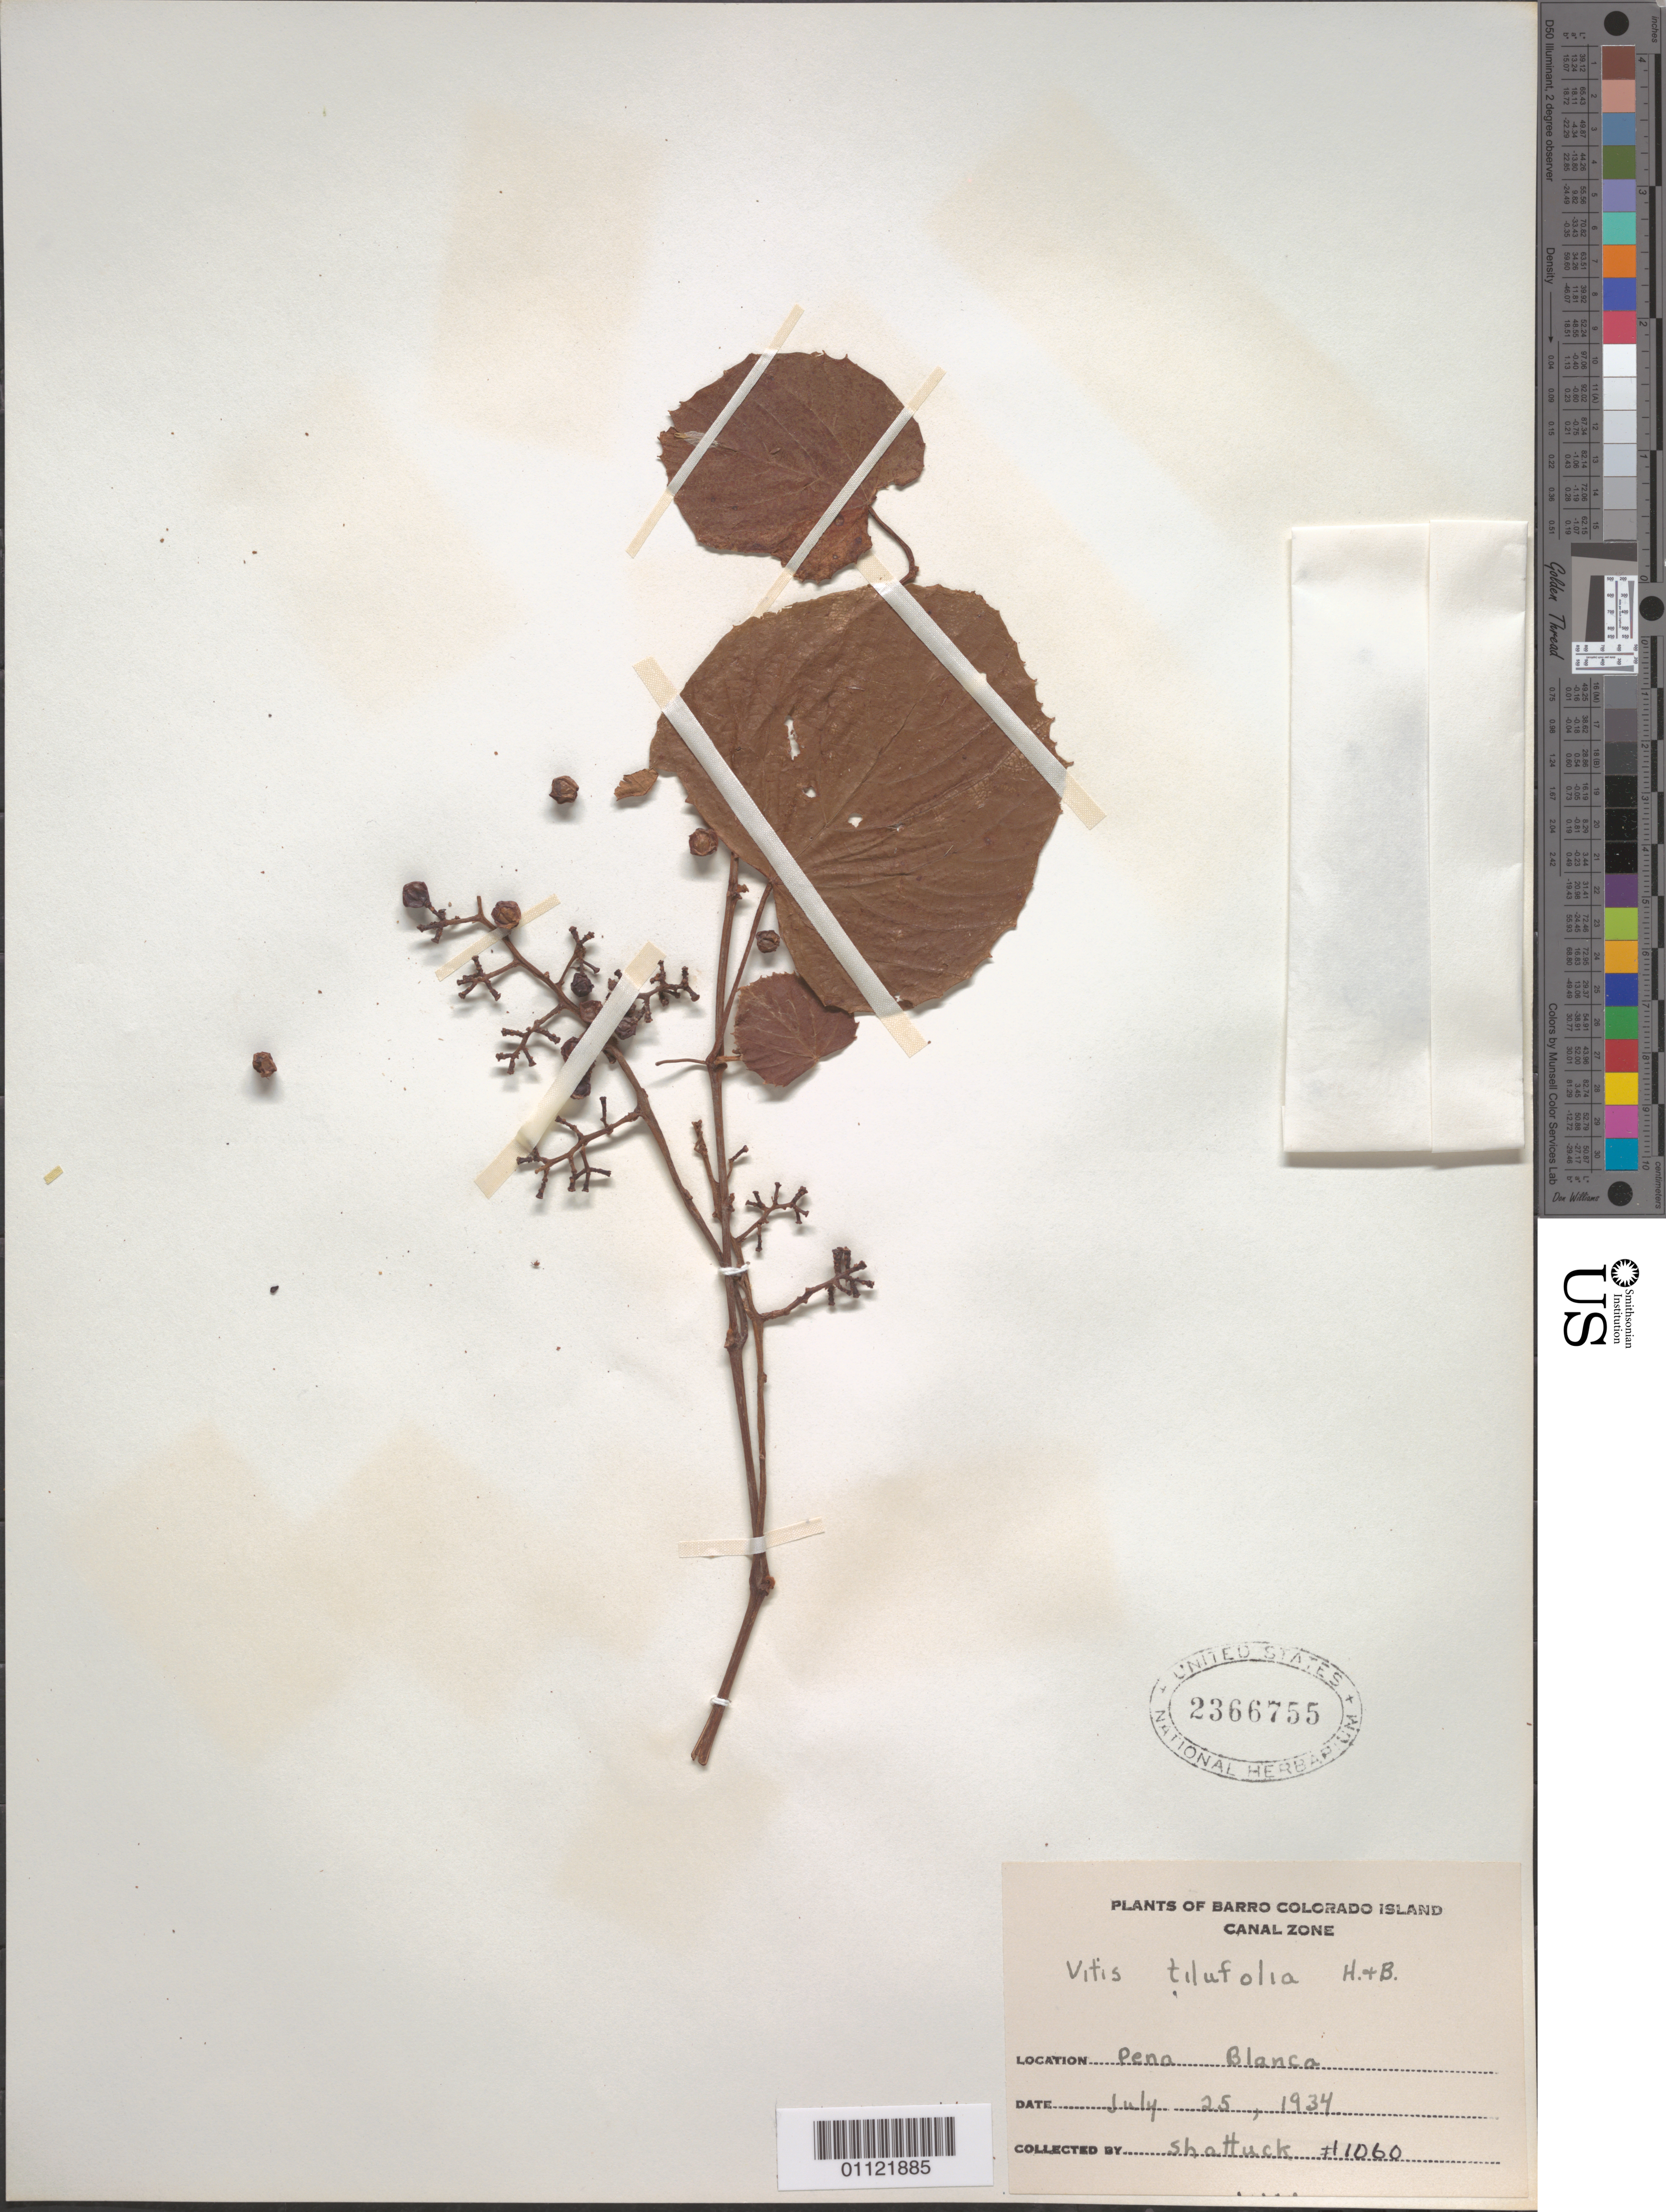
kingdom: Plantae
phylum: Tracheophyta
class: Magnoliopsida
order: Vitales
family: Vitaceae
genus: Vitis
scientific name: Vitis tiliifolia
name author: Humb. & Bonpl. ex Schult.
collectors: Shattuck, --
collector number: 1060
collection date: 1934-07-25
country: Panama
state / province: Panamá Oeste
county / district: Canal Zone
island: Barro Colorado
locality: Pena Blanca, Barro Colorado Island, Canal Zone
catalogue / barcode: US 2366755